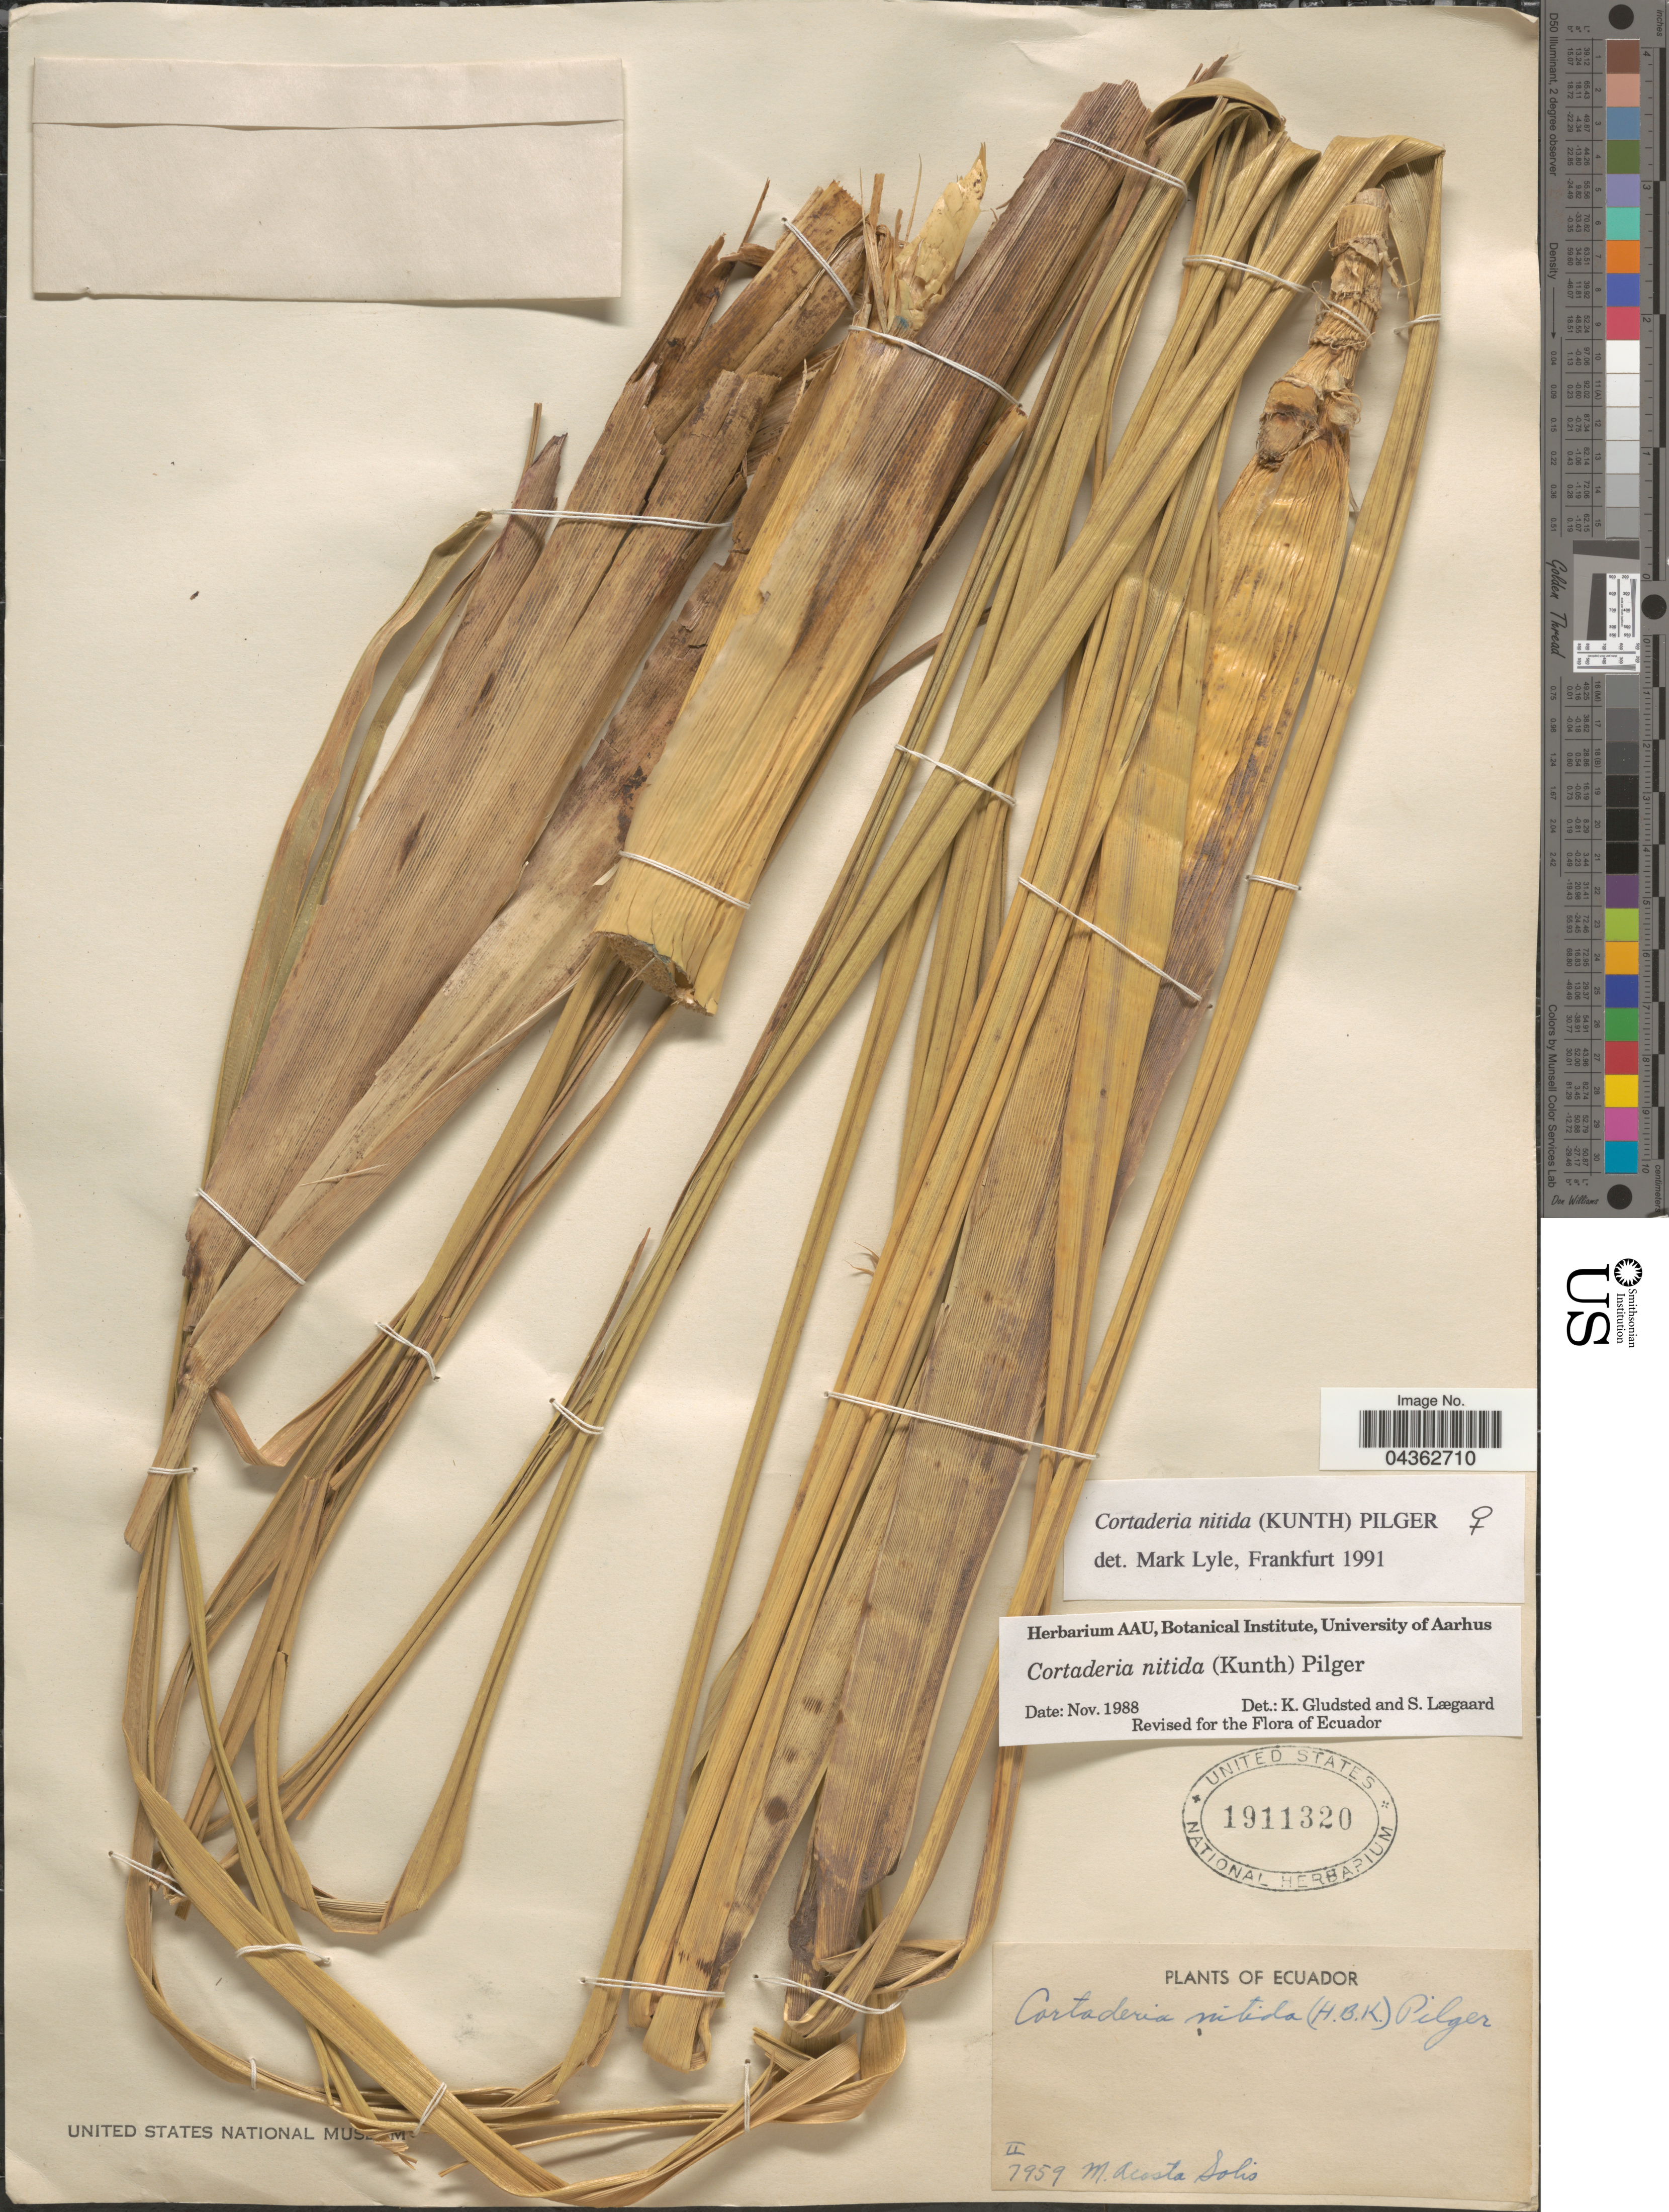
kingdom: Plantae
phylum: Tracheophyta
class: Liliopsida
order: Poales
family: Poaceae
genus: Cortaderia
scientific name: Cortaderia nitida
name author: (Kunth) Pilg.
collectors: M. Acosta Solis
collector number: II7959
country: Ecuador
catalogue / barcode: US 1911320